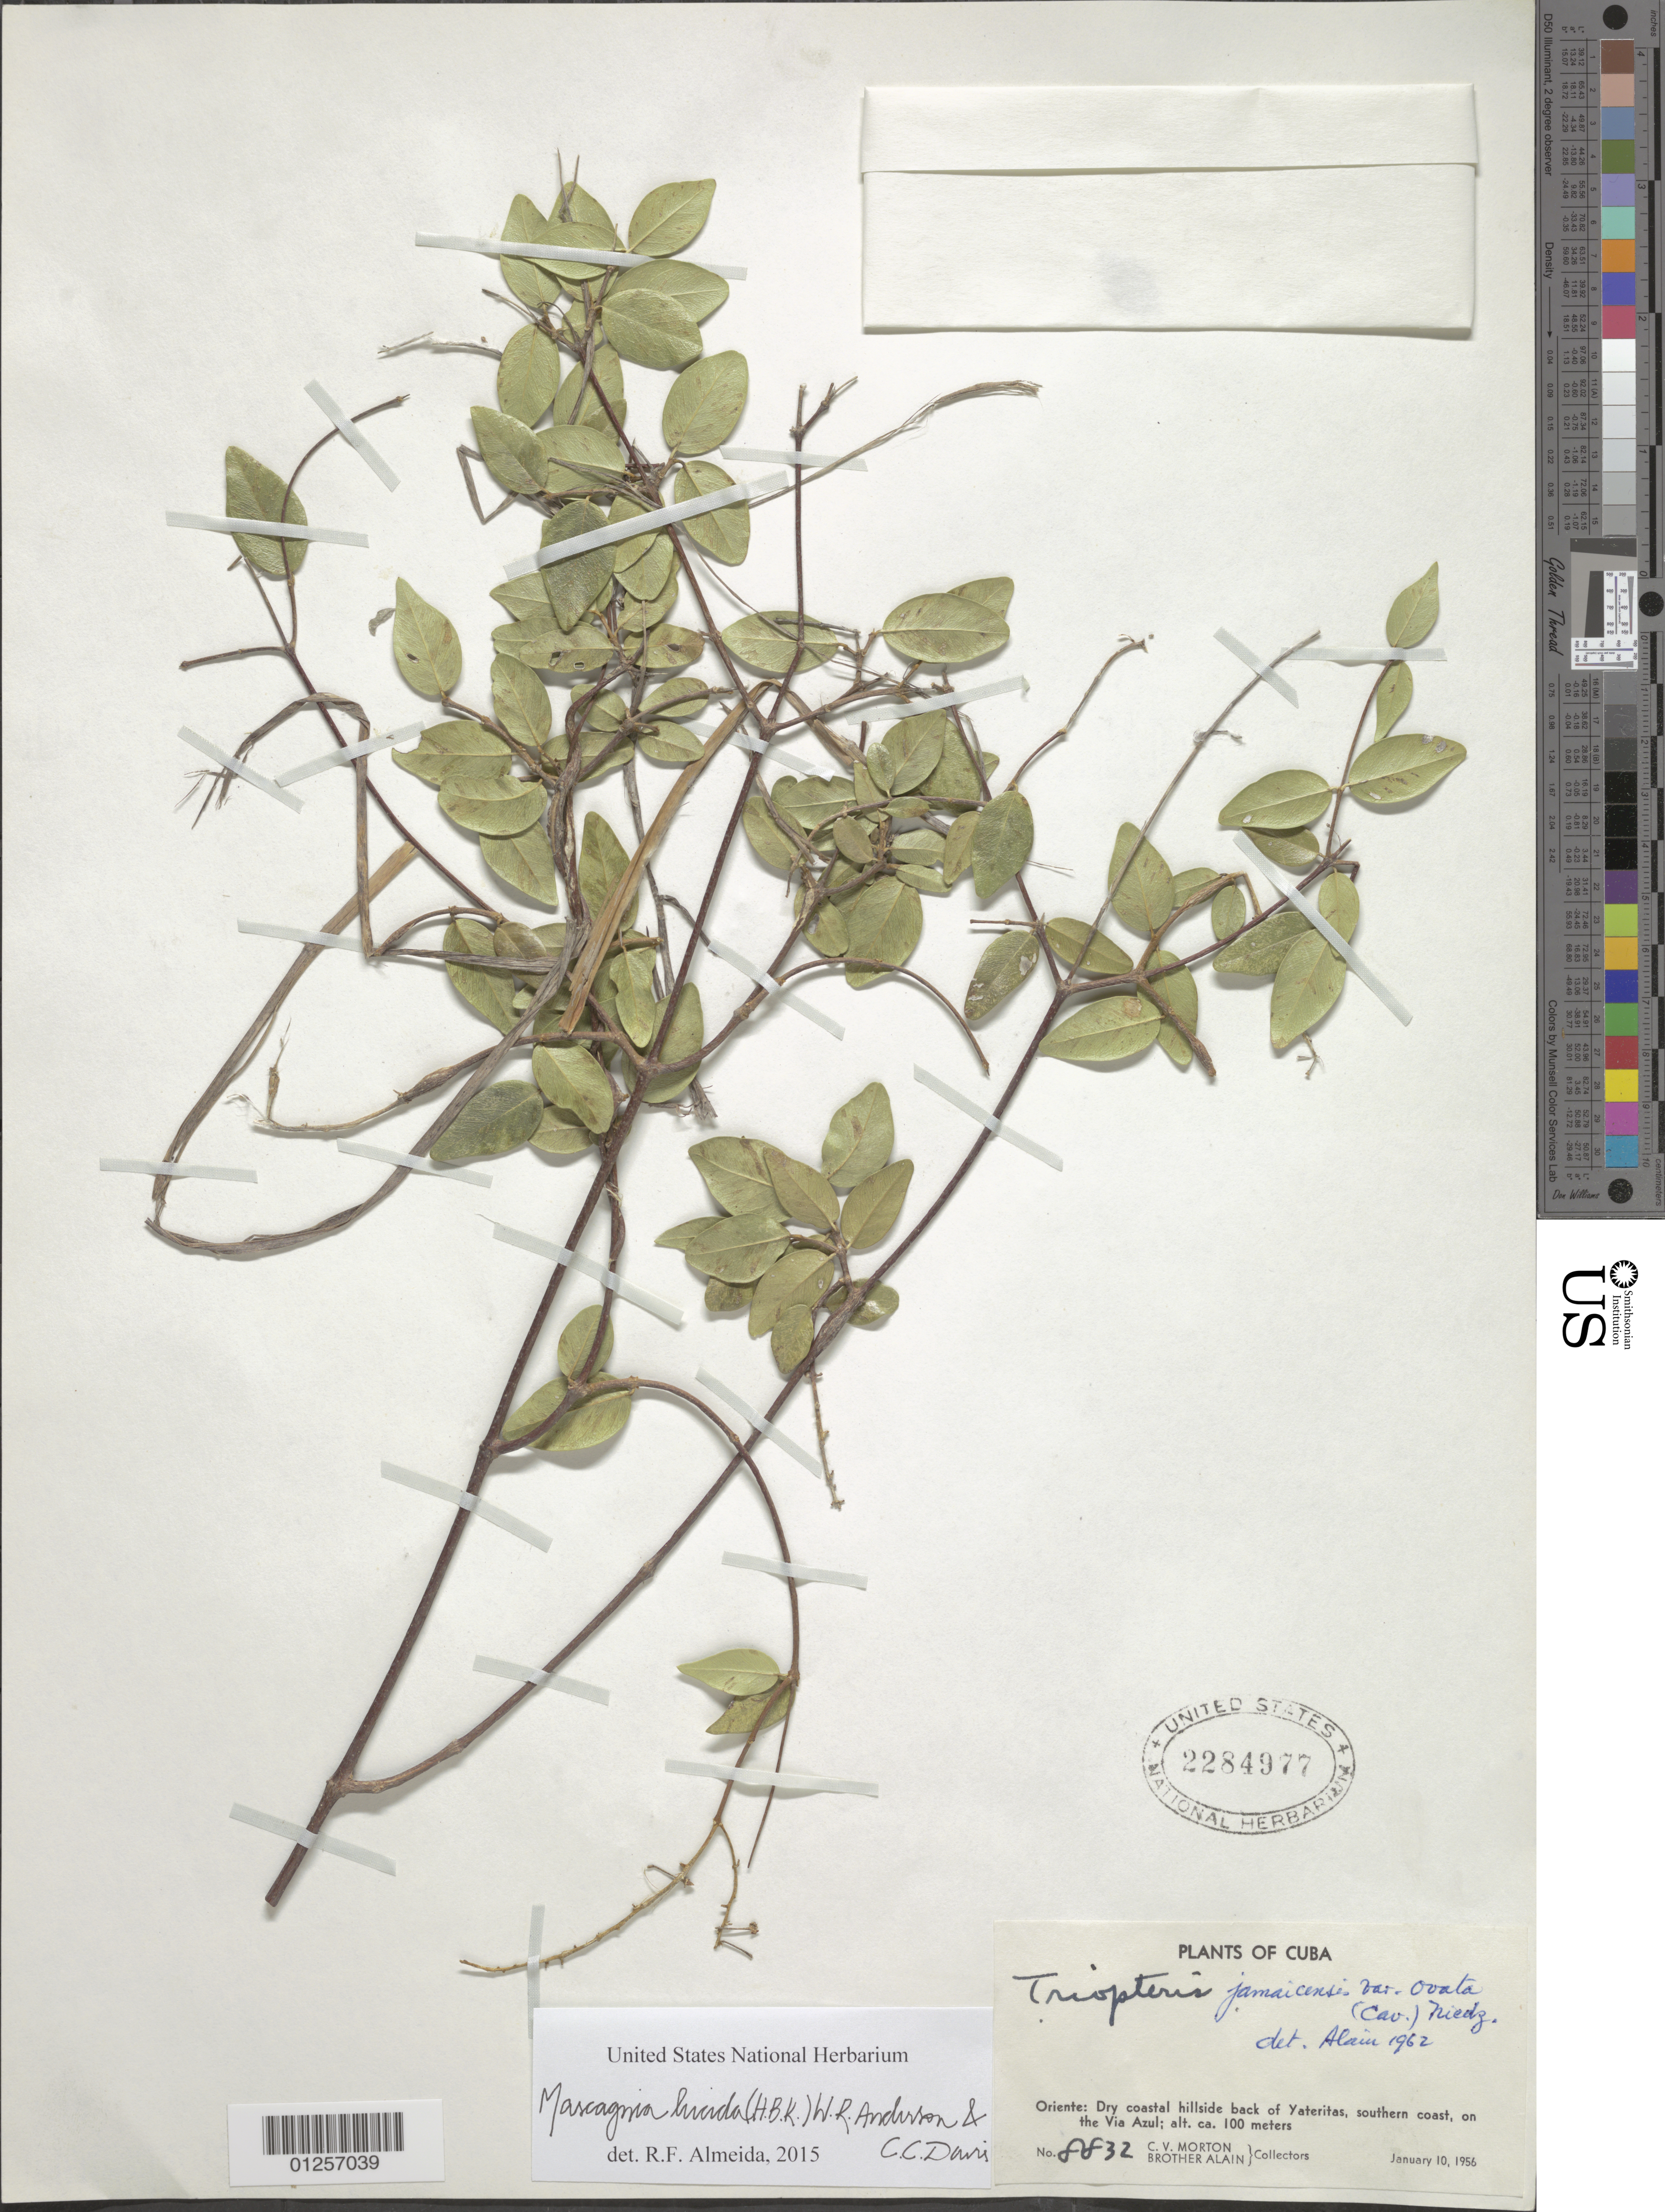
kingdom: Plantae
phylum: Tracheophyta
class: Magnoliopsida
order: Malpighiales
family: Malpighiaceae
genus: Mascagnia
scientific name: Mascagnia lucida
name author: (Kunth) W.R. Anderson & C. Davis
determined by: De Almeida, R. F., (HUEFS), Universidade Estadual de Feira de Santana (BRAZIL)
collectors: C. V. Morton & A. H. Liogier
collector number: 8832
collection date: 1956-01-10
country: Cuba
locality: Oriente. Yateritas, southern coast, on the Via Azul.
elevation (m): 100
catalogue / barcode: US 2284977